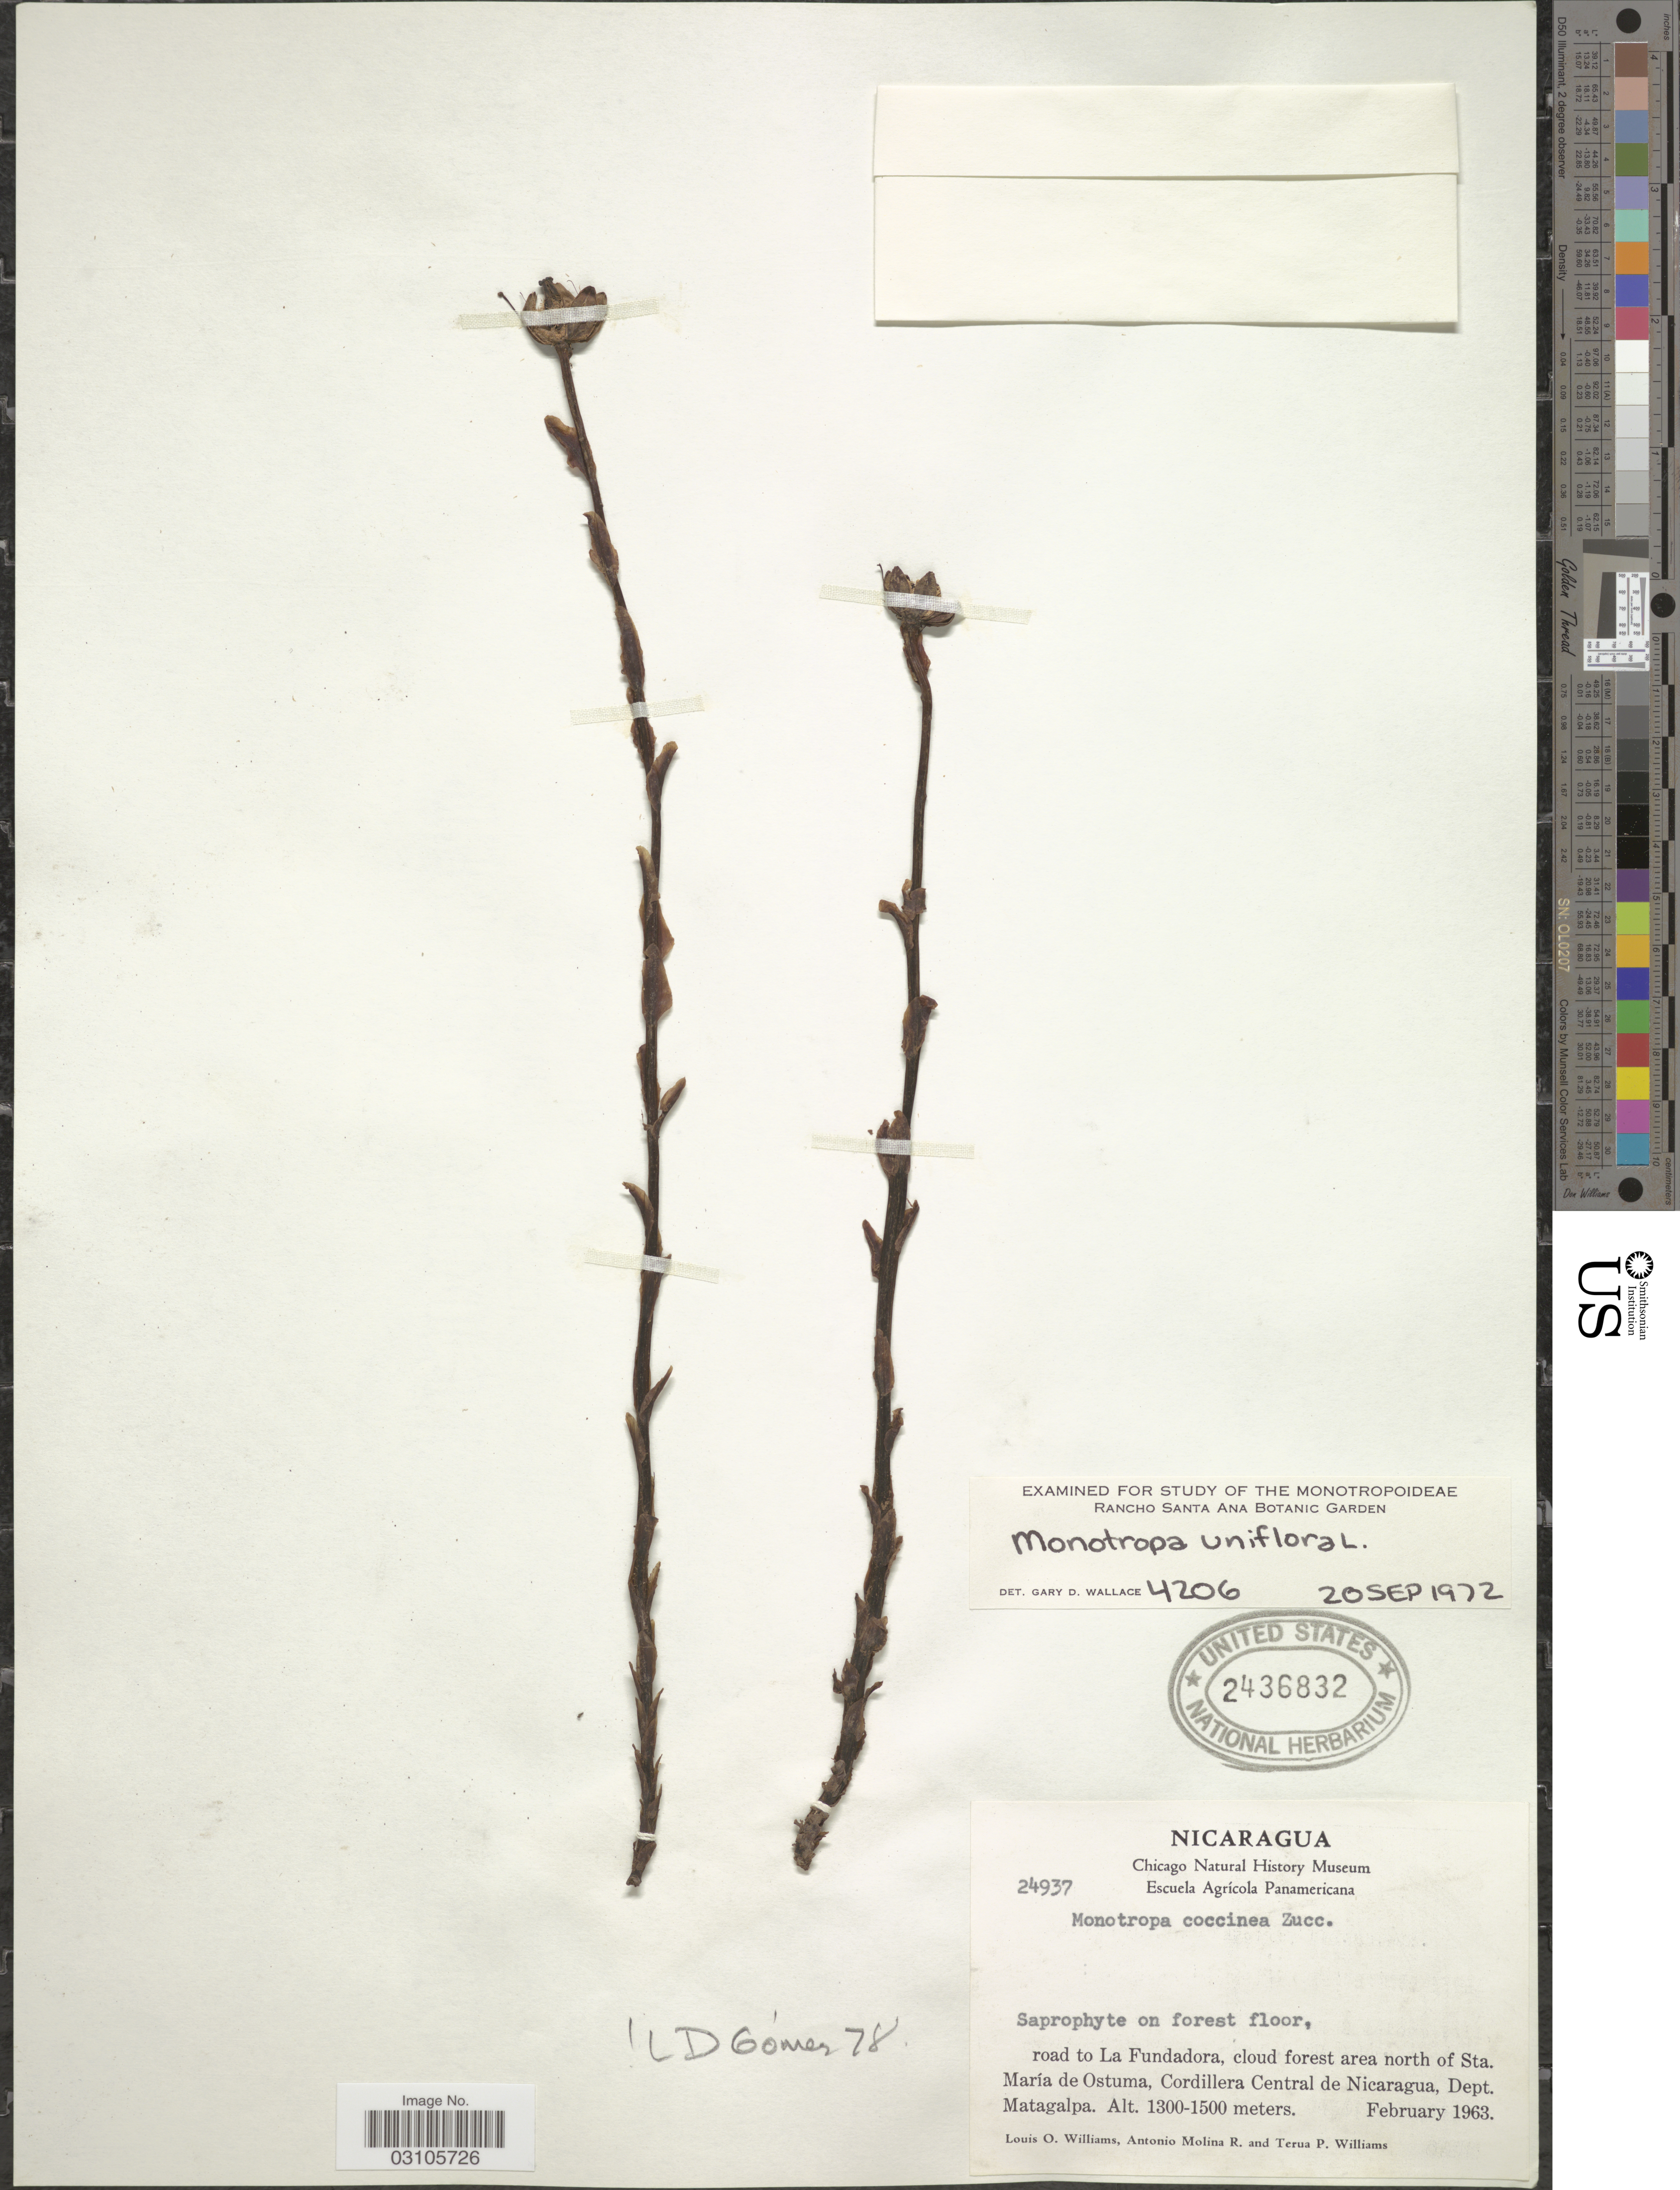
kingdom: Plantae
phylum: Tracheophyta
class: Magnoliopsida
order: Ericales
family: Ericaceae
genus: Monotropa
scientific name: Monotropa uniflora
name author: L.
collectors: L. O. Williams, A. Molina R. & T. Williams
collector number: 24937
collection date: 1963-02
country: Nicaragua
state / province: Matagalpa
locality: Road to La Fundadora, cloud forest area north of Sta. María de Ostuma, Cordillera Central de Nicaragua, Dept. Matagalpa.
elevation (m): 1300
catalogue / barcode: US 2436832